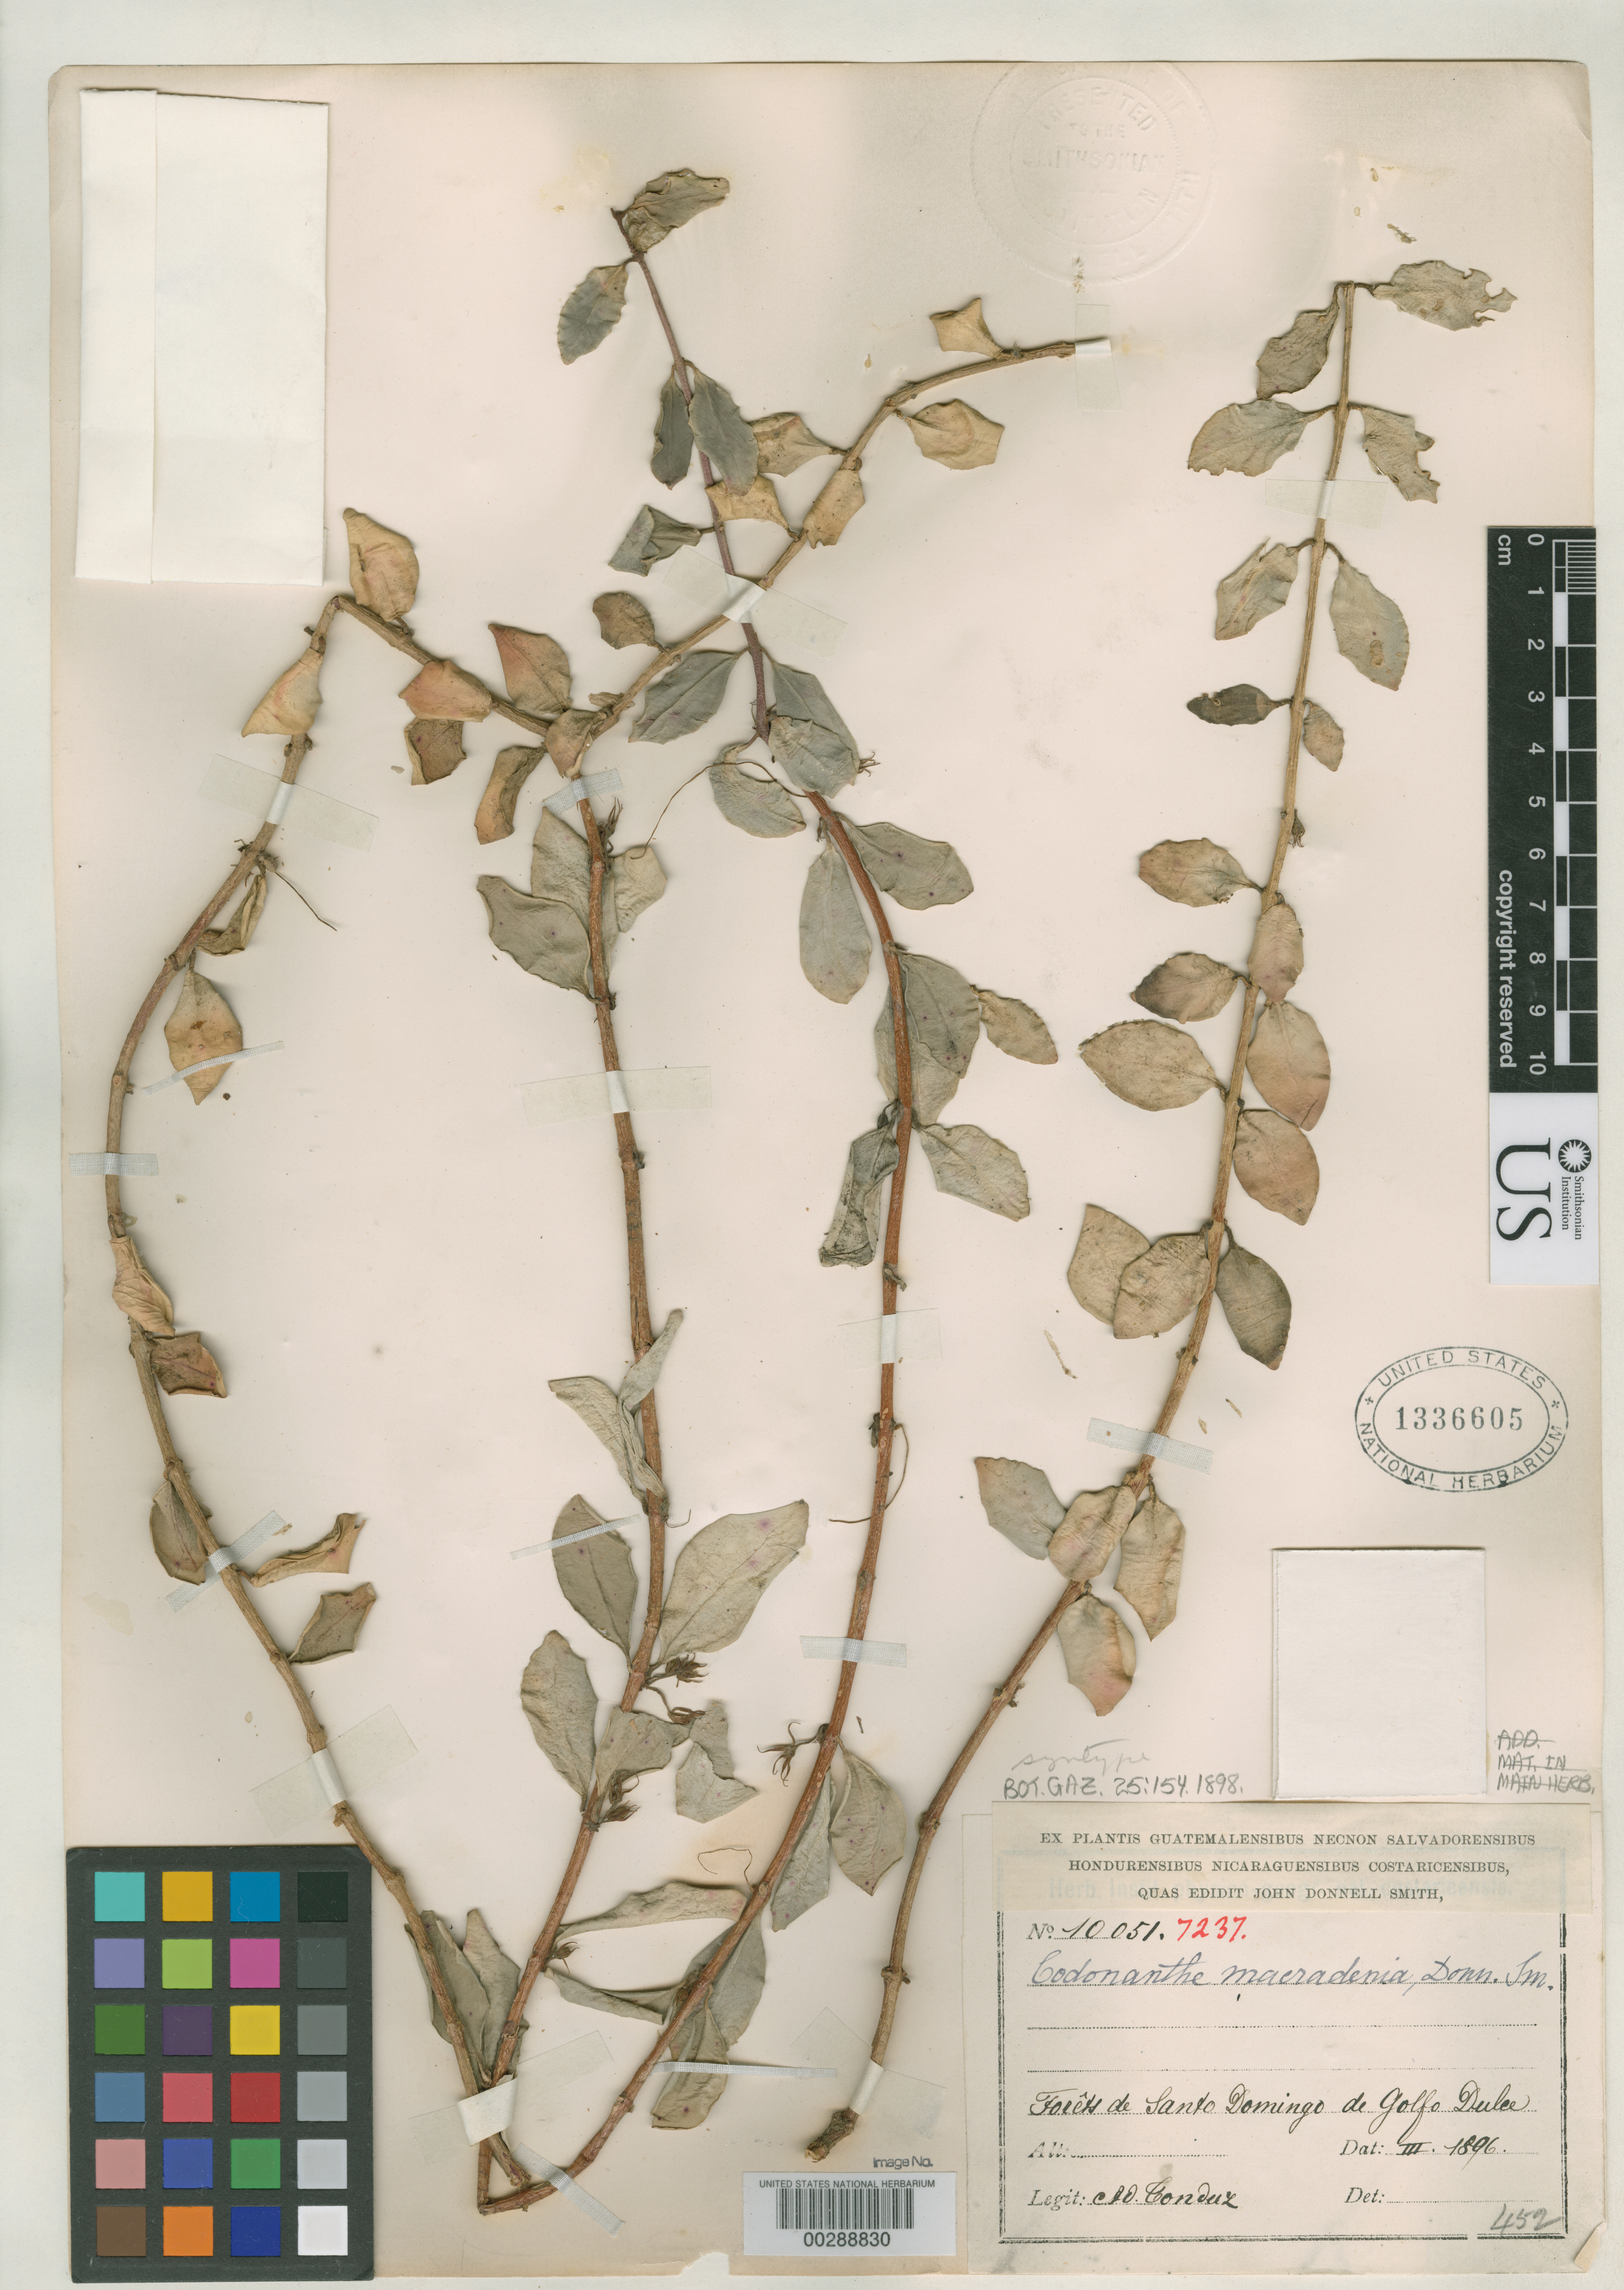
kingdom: Plantae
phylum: Tracheophyta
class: Magnoliopsida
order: Lamiales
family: Gesneriaceae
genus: Codonanthe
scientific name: Codonanthe macradenia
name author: Donn. Sm.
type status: Syntype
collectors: A. Tonduz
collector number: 10051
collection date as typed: Mar 1896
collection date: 1896-03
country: Costa Rica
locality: Forests of Santo Domingo of Golfo Dulce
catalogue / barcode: US 1336605